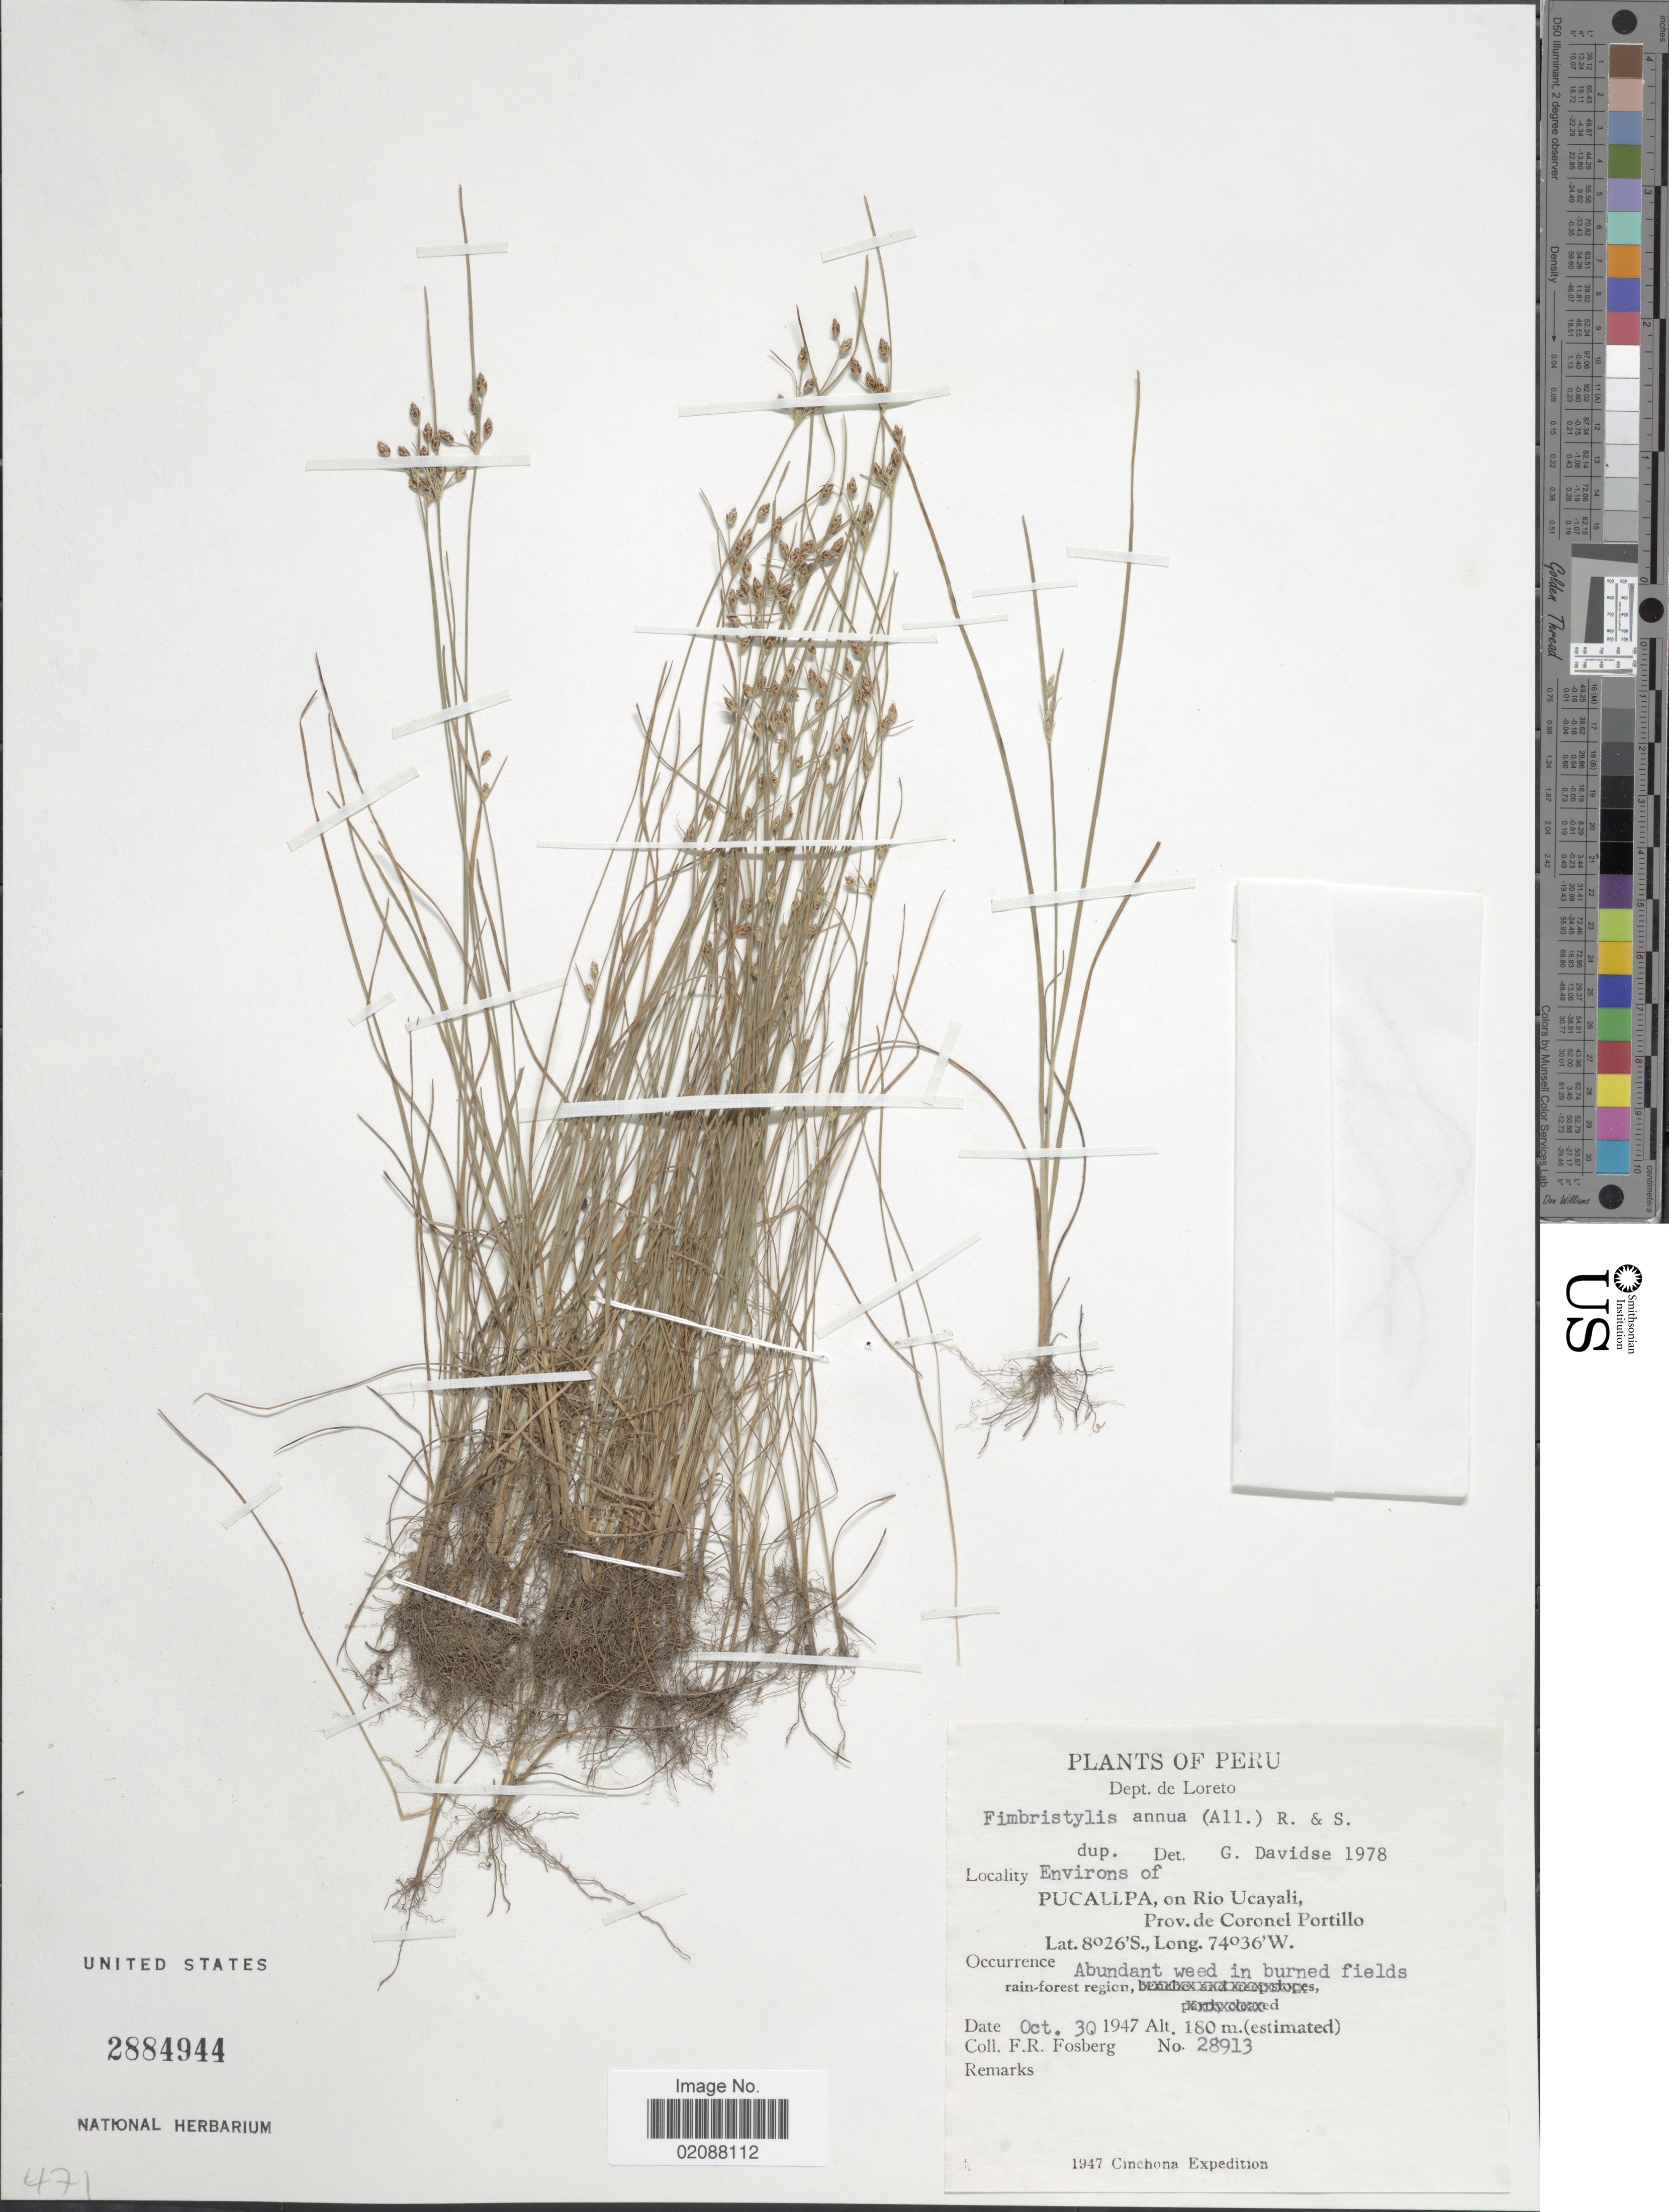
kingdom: Plantae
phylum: Tracheophyta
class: Liliopsida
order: Poales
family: Cyperaceae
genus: Fimbristylis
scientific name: Fimbristylis annua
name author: (All.) Roem. & Schult.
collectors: F. R. Fosberg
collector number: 28913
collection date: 1947-10-30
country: Peru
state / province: Loreto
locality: Environs of Pucallpa, on Rio Ucayali, Prov. de Coronel Portillo, abundant weed in burned fields, rain-forest region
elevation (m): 180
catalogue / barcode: US 2884944